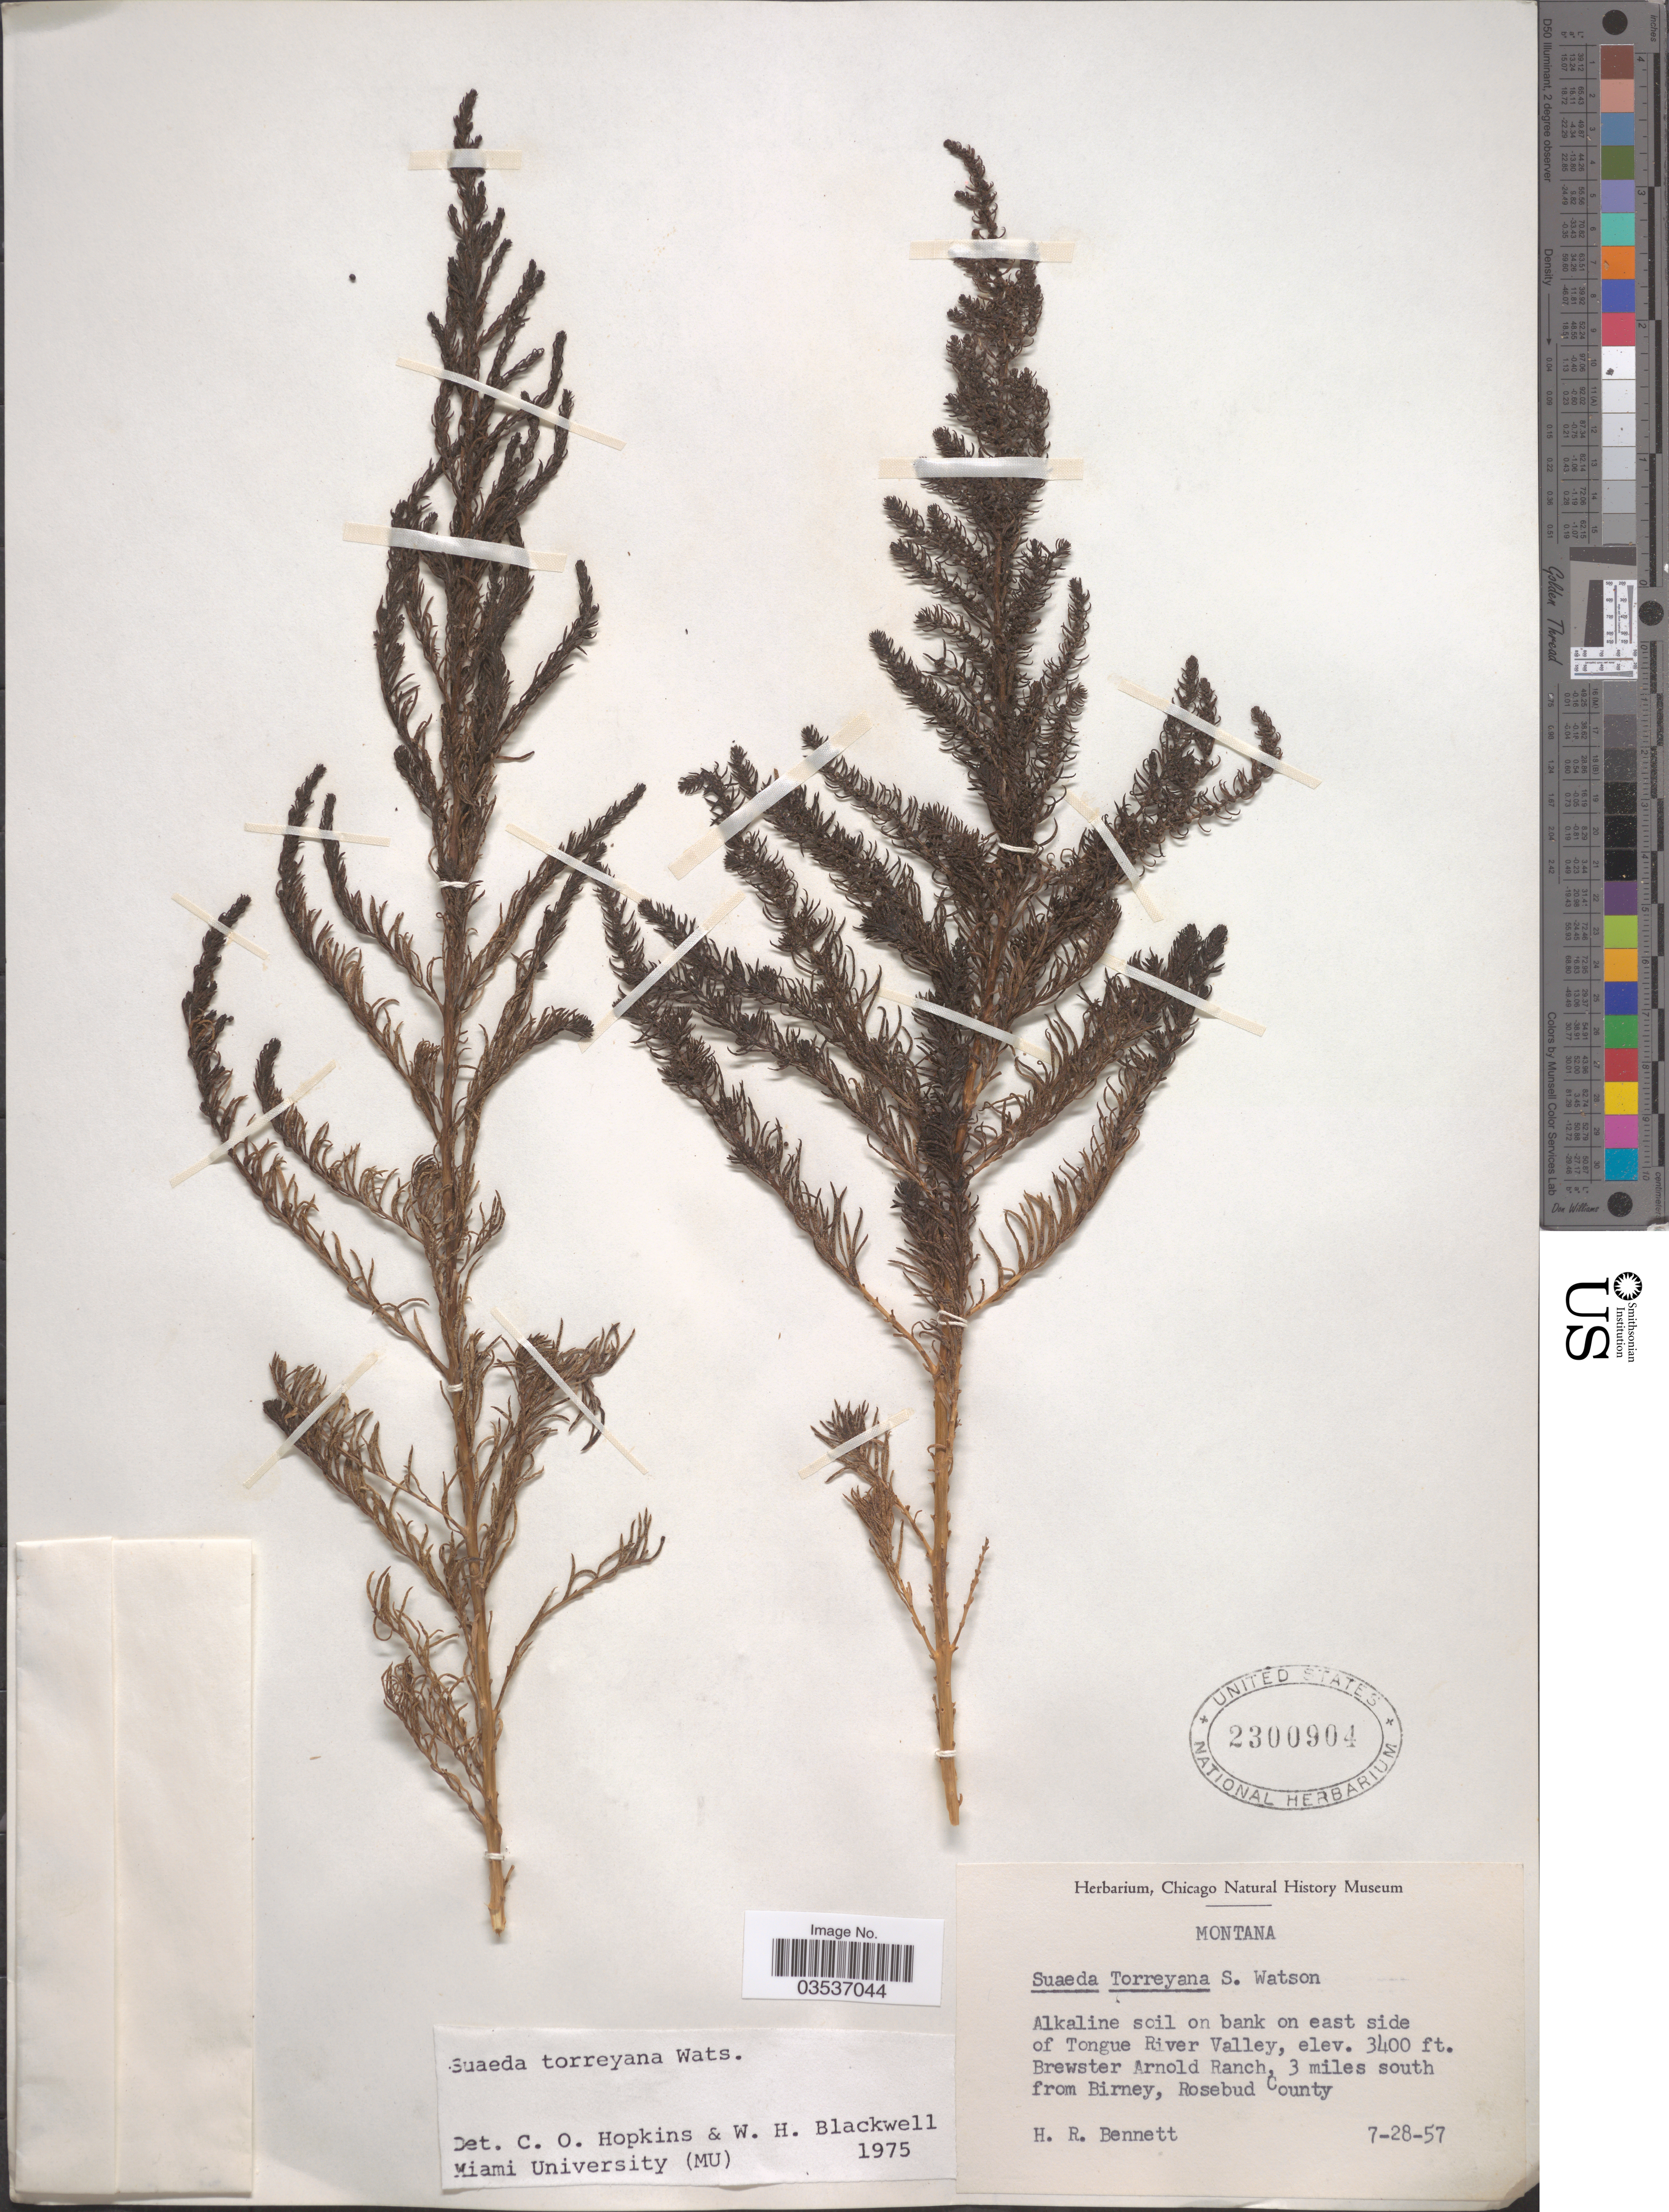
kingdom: Plantae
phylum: Tracheophyta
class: Magnoliopsida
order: Caryophyllales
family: Amaranthaceae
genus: Suaeda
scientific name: Suaeda torreyana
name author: S. Watson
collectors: H. R. Bennett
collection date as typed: Transcribed d/m/y: 28/7/57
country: United States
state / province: Montana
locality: On east side of Tongue River Valley. Brewster Arnold Ranch, 3 miles south from Birney, Rosebud County.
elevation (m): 1036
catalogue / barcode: US 2300904